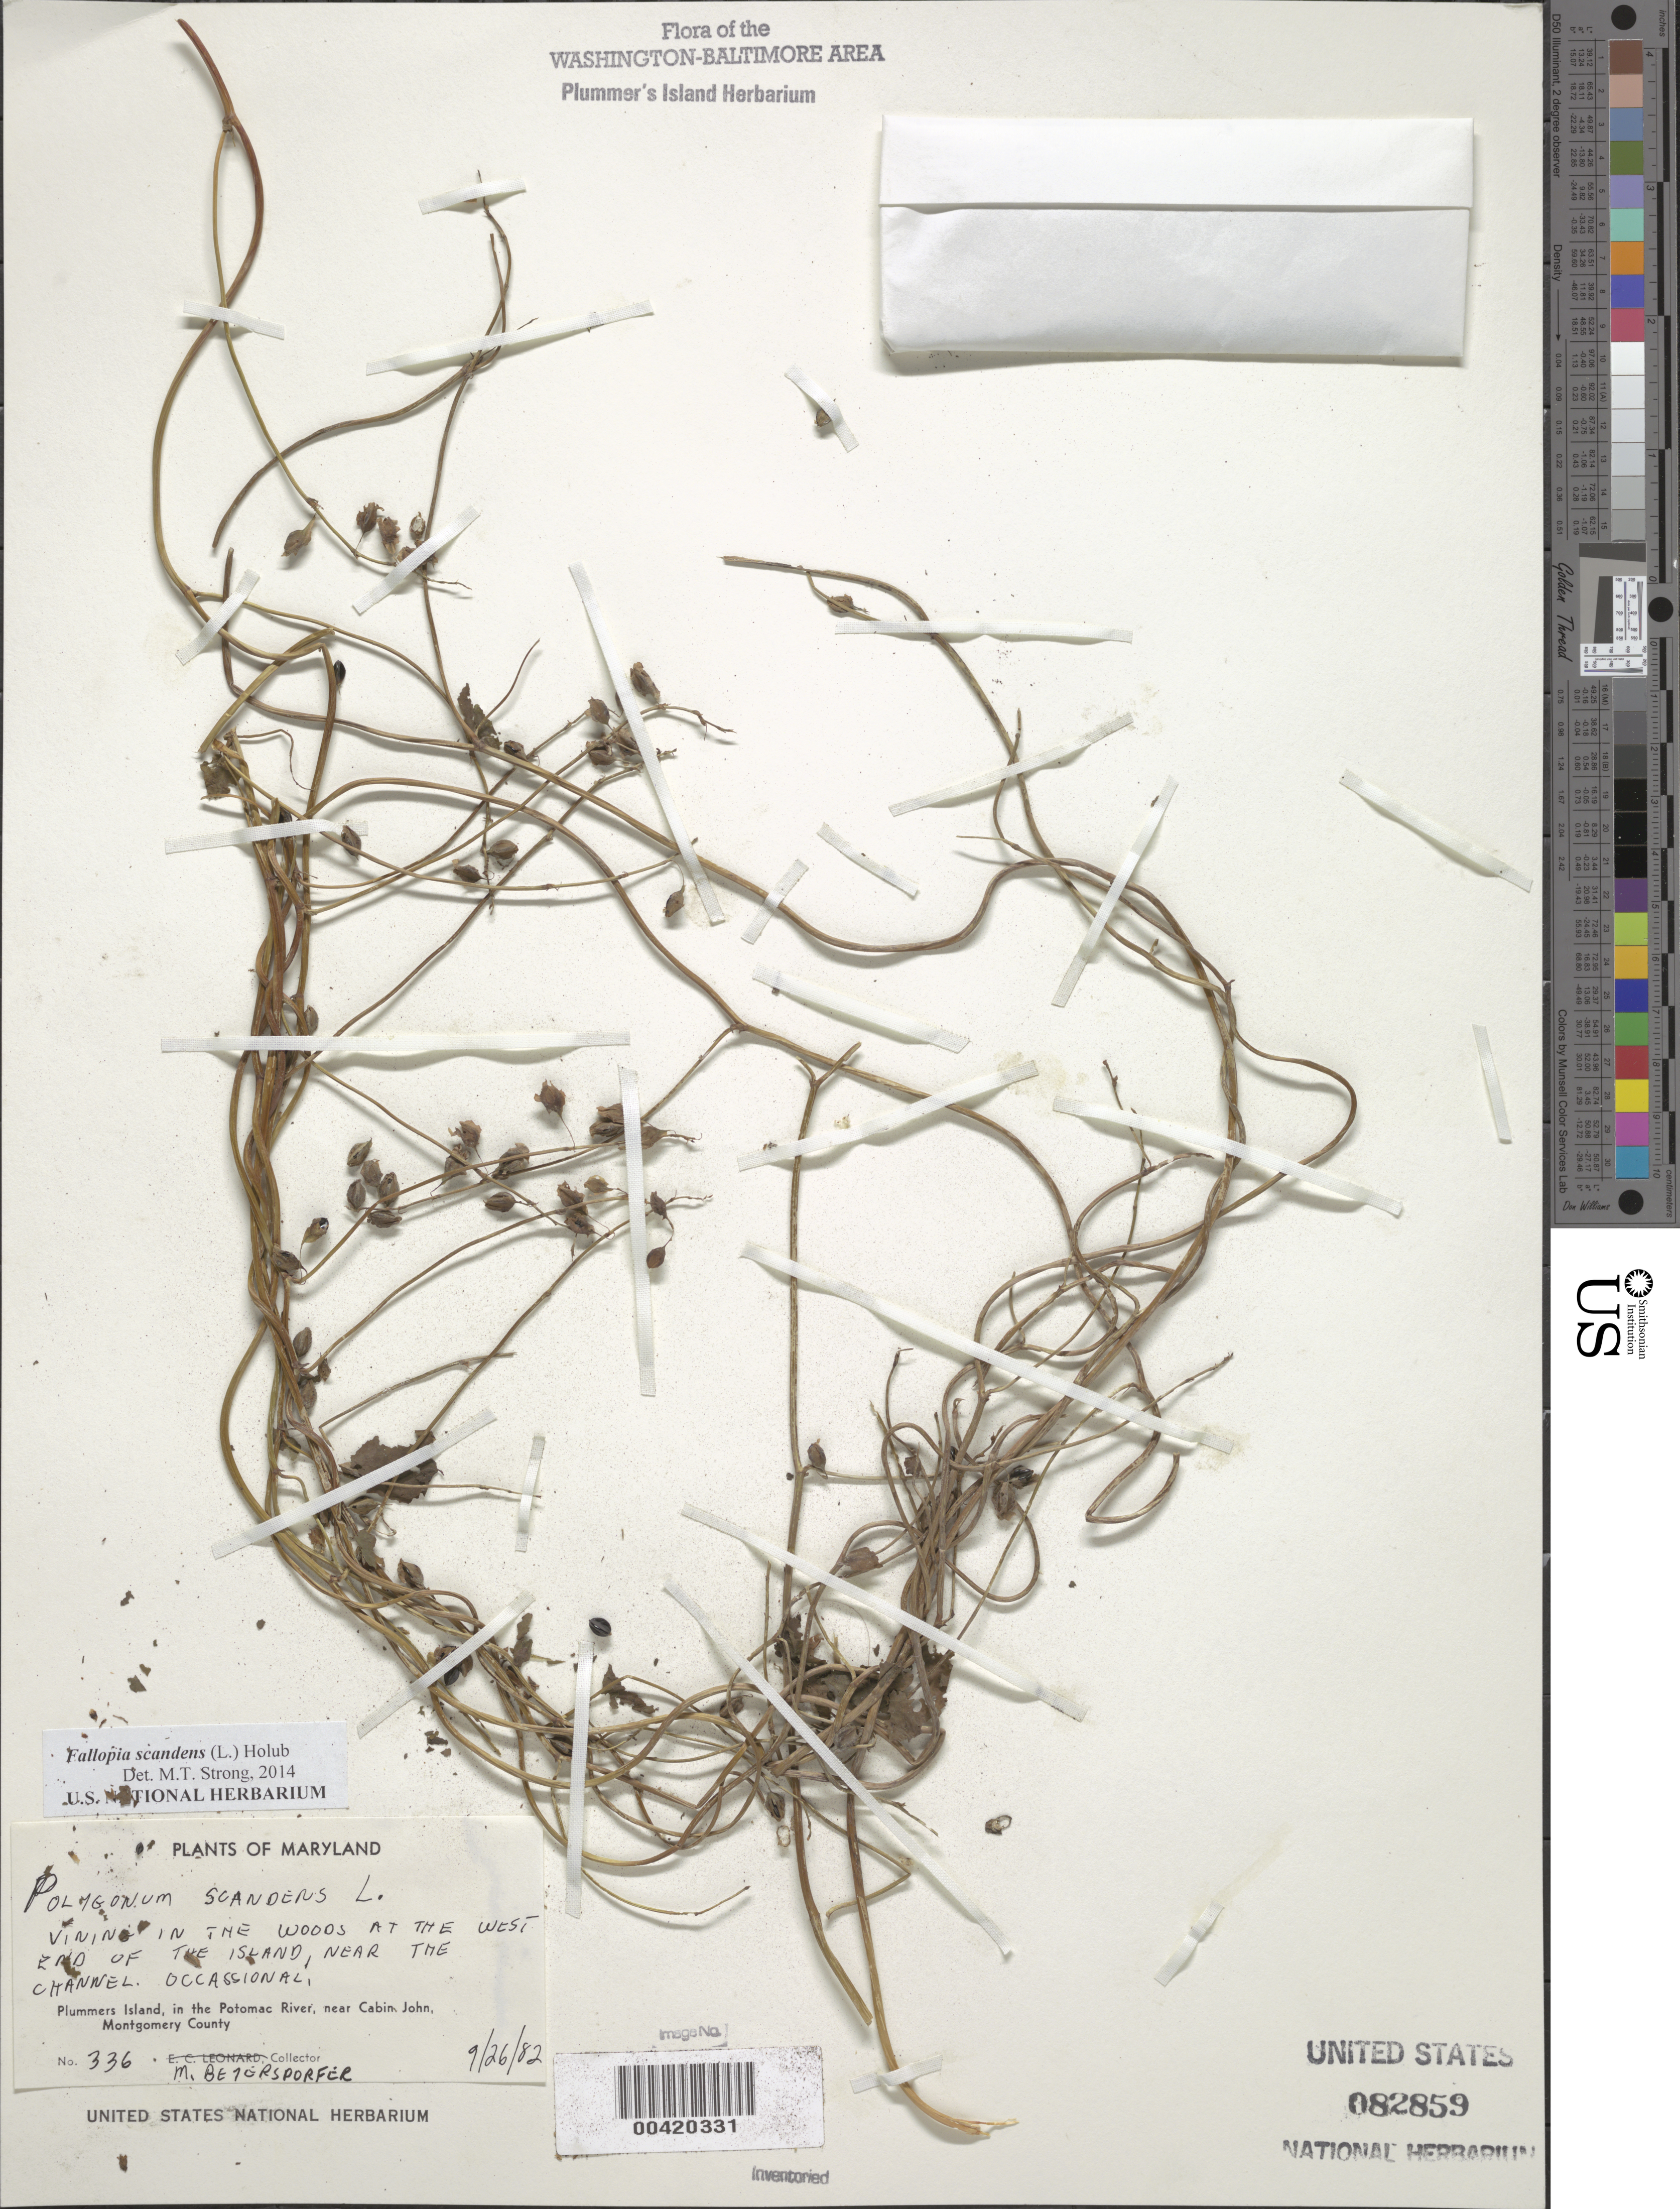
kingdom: Plantae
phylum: Tracheophyta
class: Magnoliopsida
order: Caryophyllales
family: Polygonaceae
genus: Fallopia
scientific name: Fallopia scandens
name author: (L.) Holub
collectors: M. Beyersdorfer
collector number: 336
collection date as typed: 26 Sep 1982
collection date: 1982-09-26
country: United States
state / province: Maryland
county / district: Montgomery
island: Plummers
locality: Plummer's Island; midway between Cactus Rock and Rock of Gibraltar C. & O. Canal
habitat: Woods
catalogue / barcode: US 82859